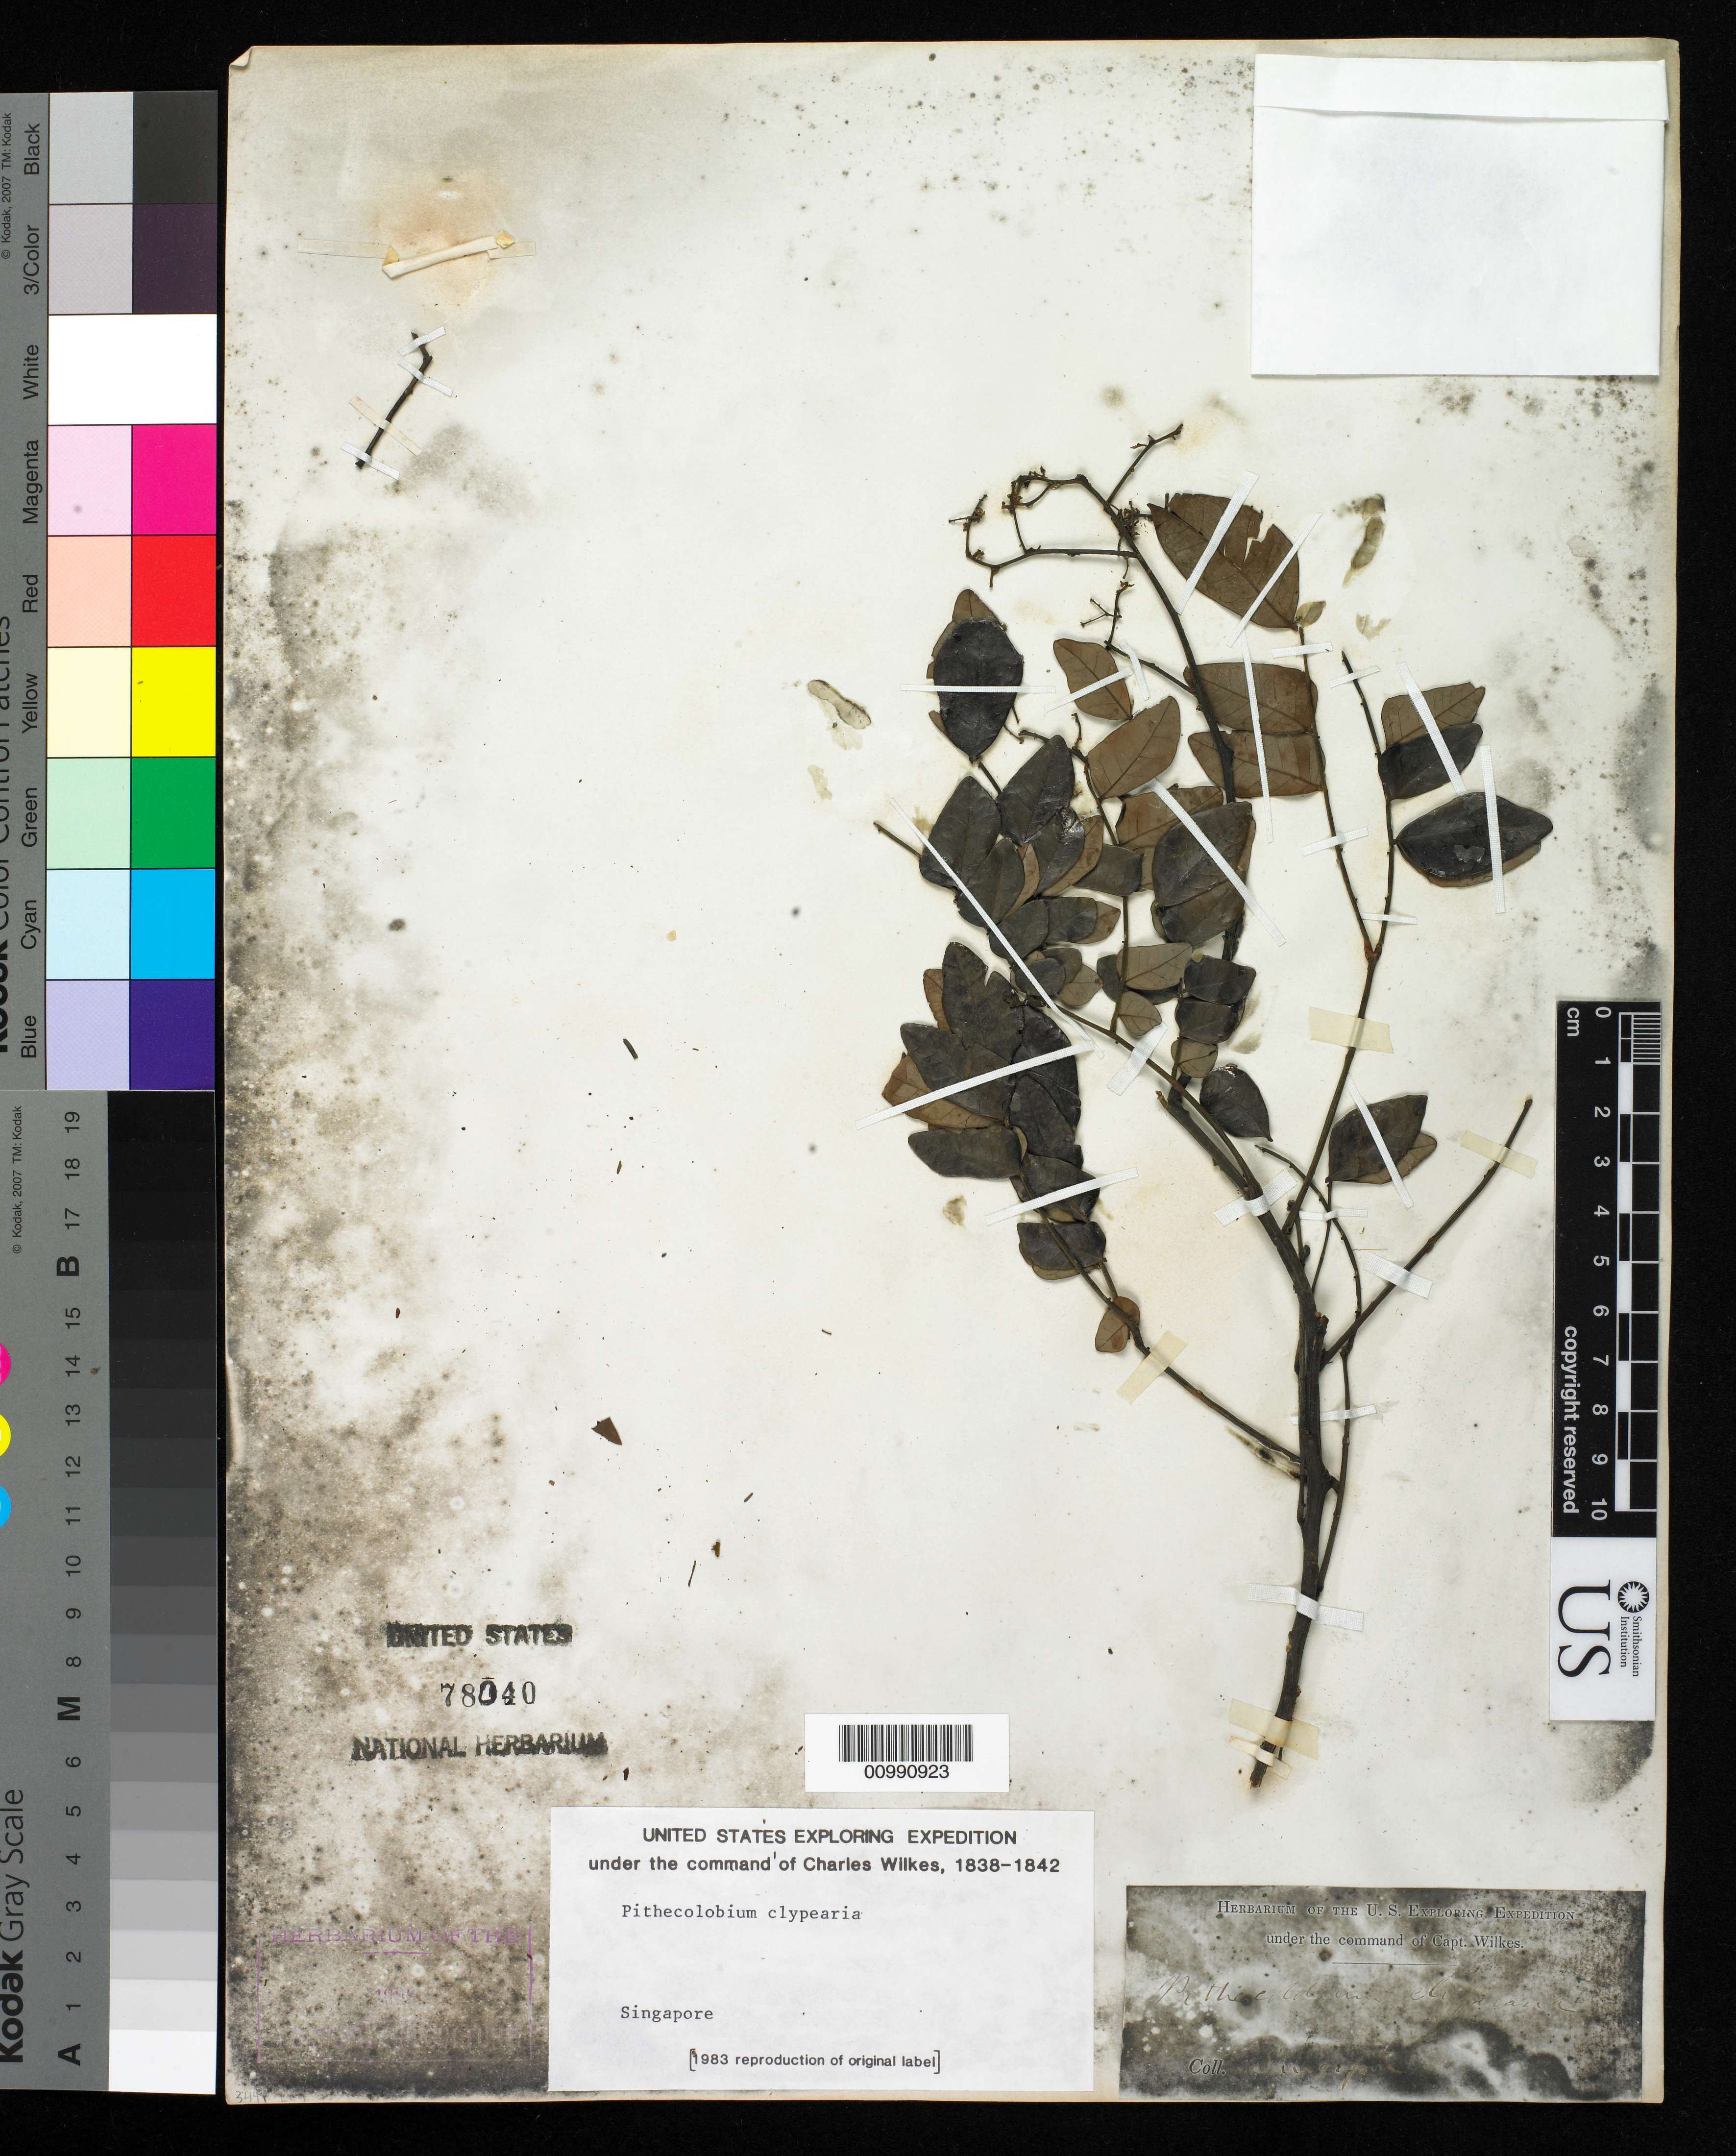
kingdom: Plantae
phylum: Tracheophyta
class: Magnoliopsida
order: Fabales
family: Fabaceae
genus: Archidendron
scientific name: Archidendron clypearia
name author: (Jack) I.C. Nielsen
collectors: Wilkes Explor. Exped.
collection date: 1838/1842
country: Singapore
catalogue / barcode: US 78040